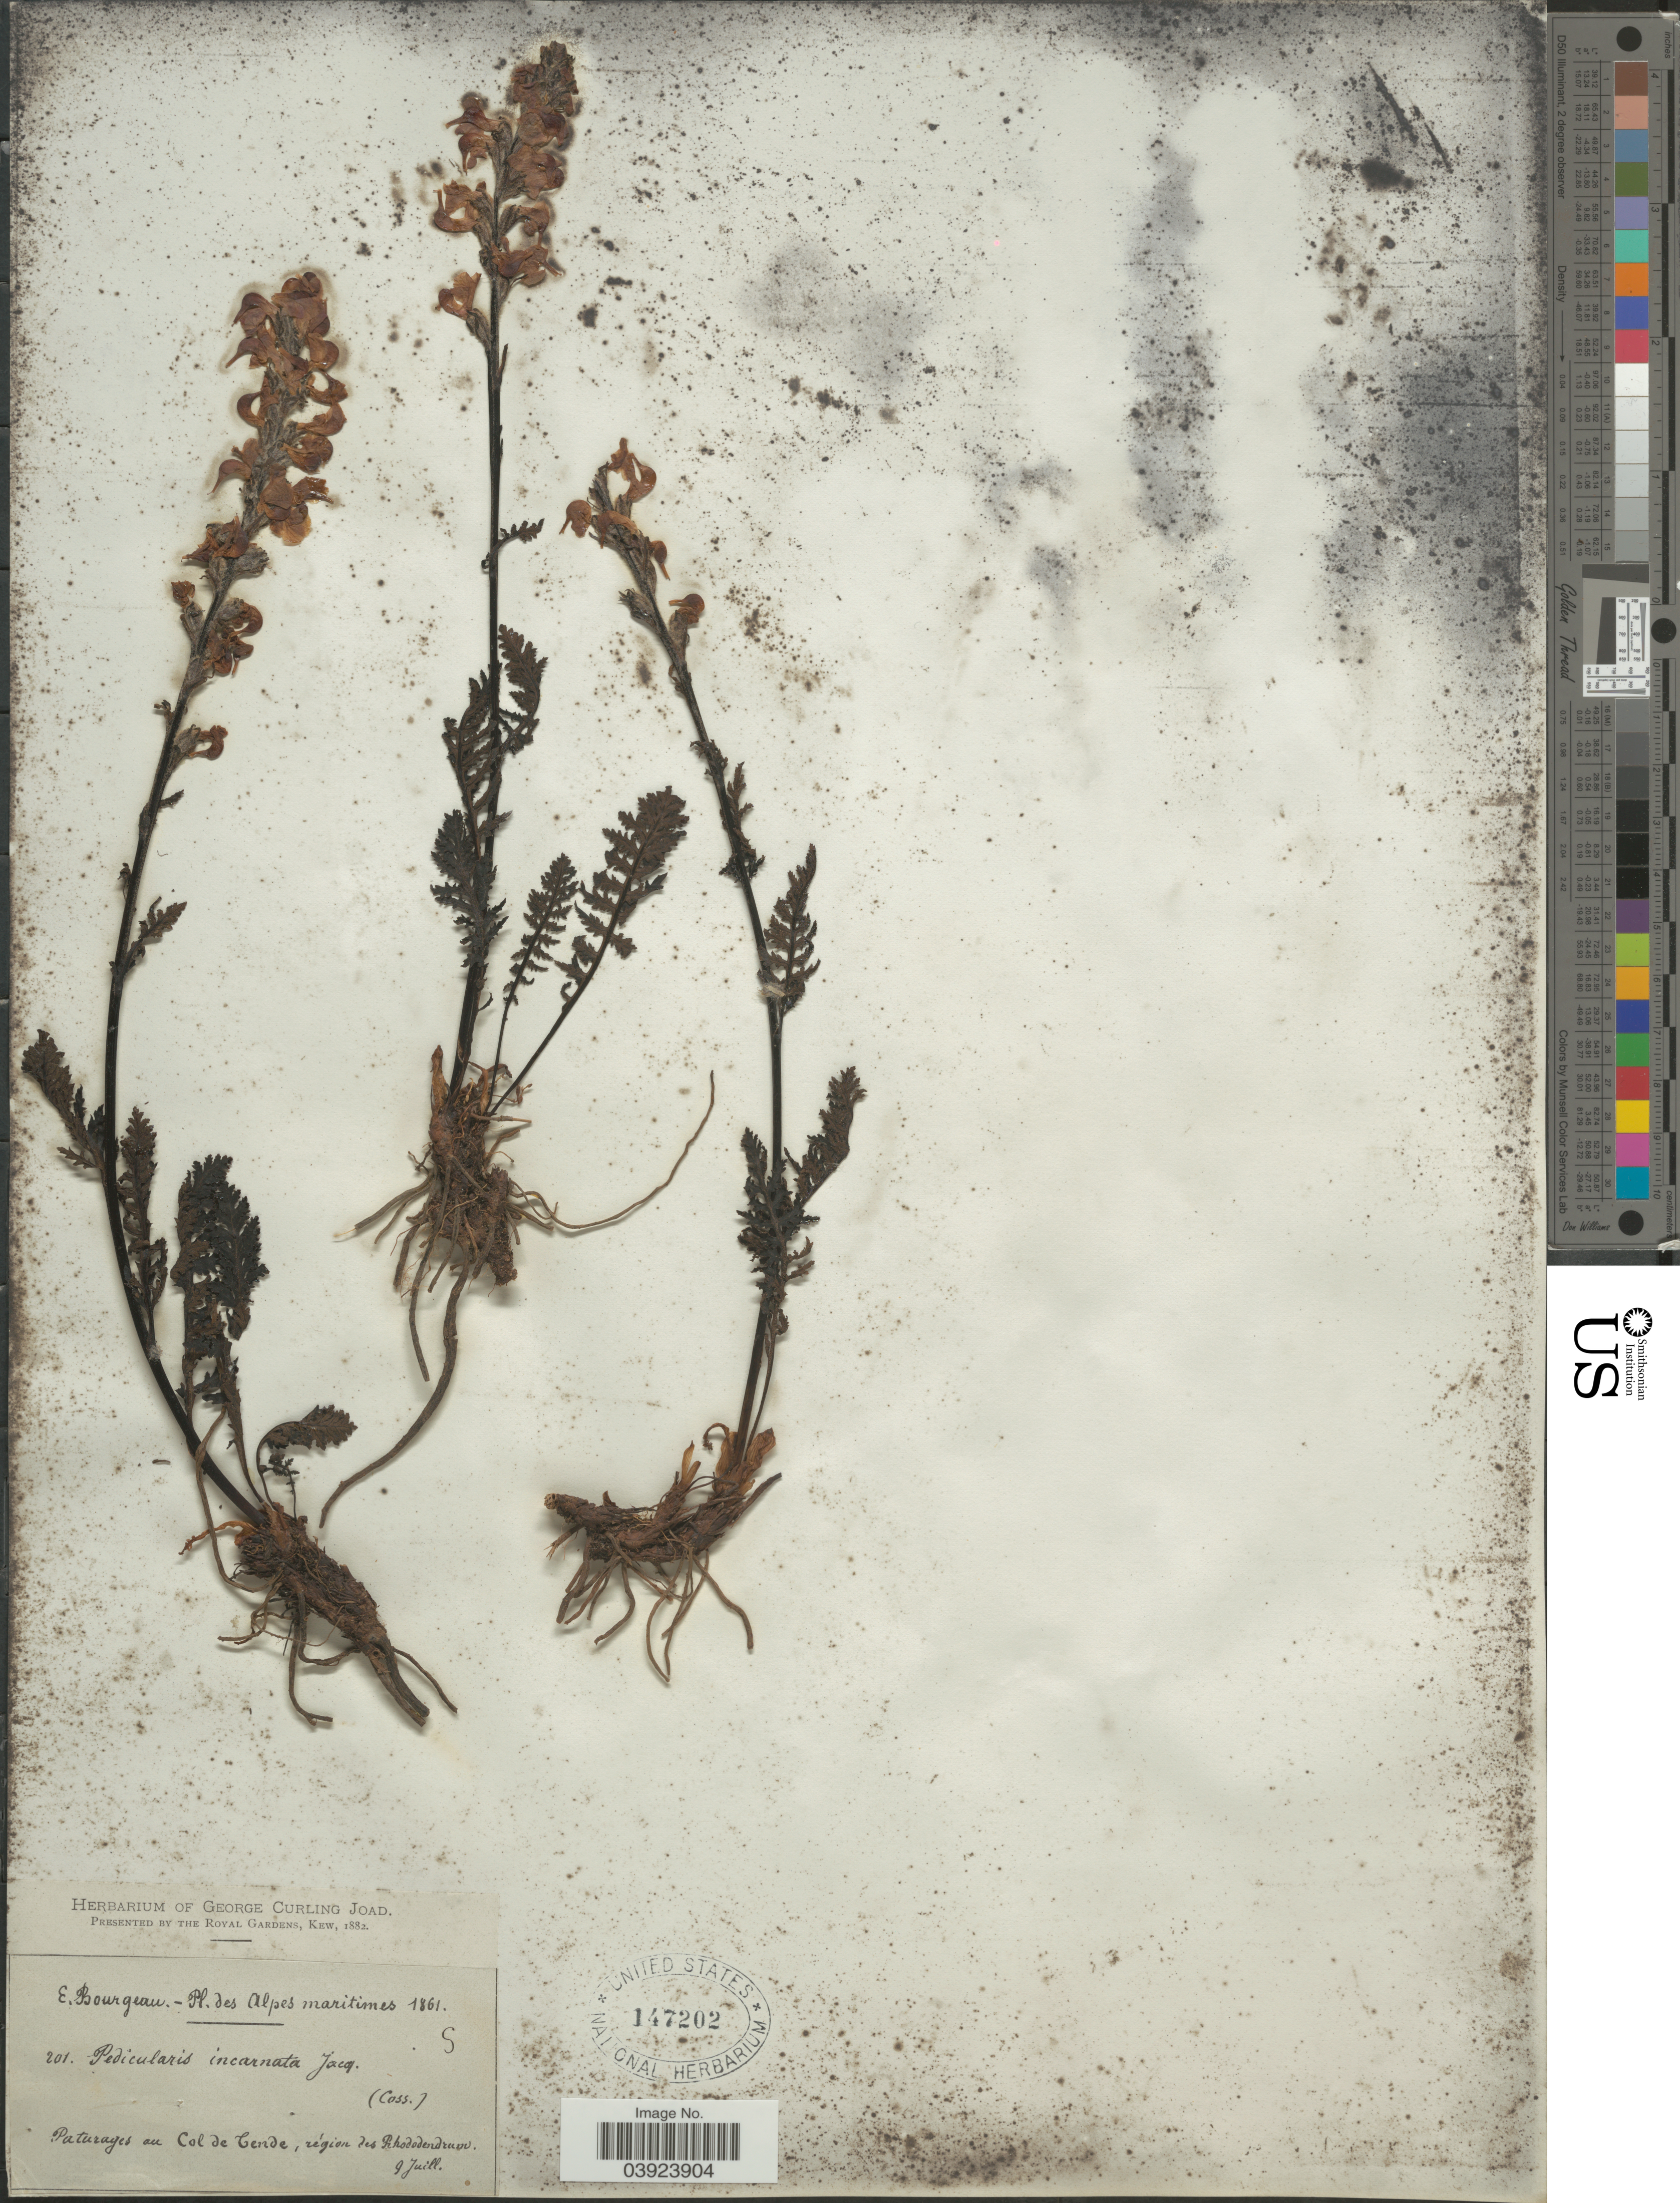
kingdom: Plantae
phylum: Tracheophyta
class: Magnoliopsida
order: Lamiales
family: Orobanchaceae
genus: Pedicularis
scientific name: Pedicularis incarnata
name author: L.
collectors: E. Bourgeau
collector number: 201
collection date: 1861-07-09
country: France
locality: Alpes maritimes. Paturages au Col de Tende, région des Rhododendrum.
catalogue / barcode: US 147202